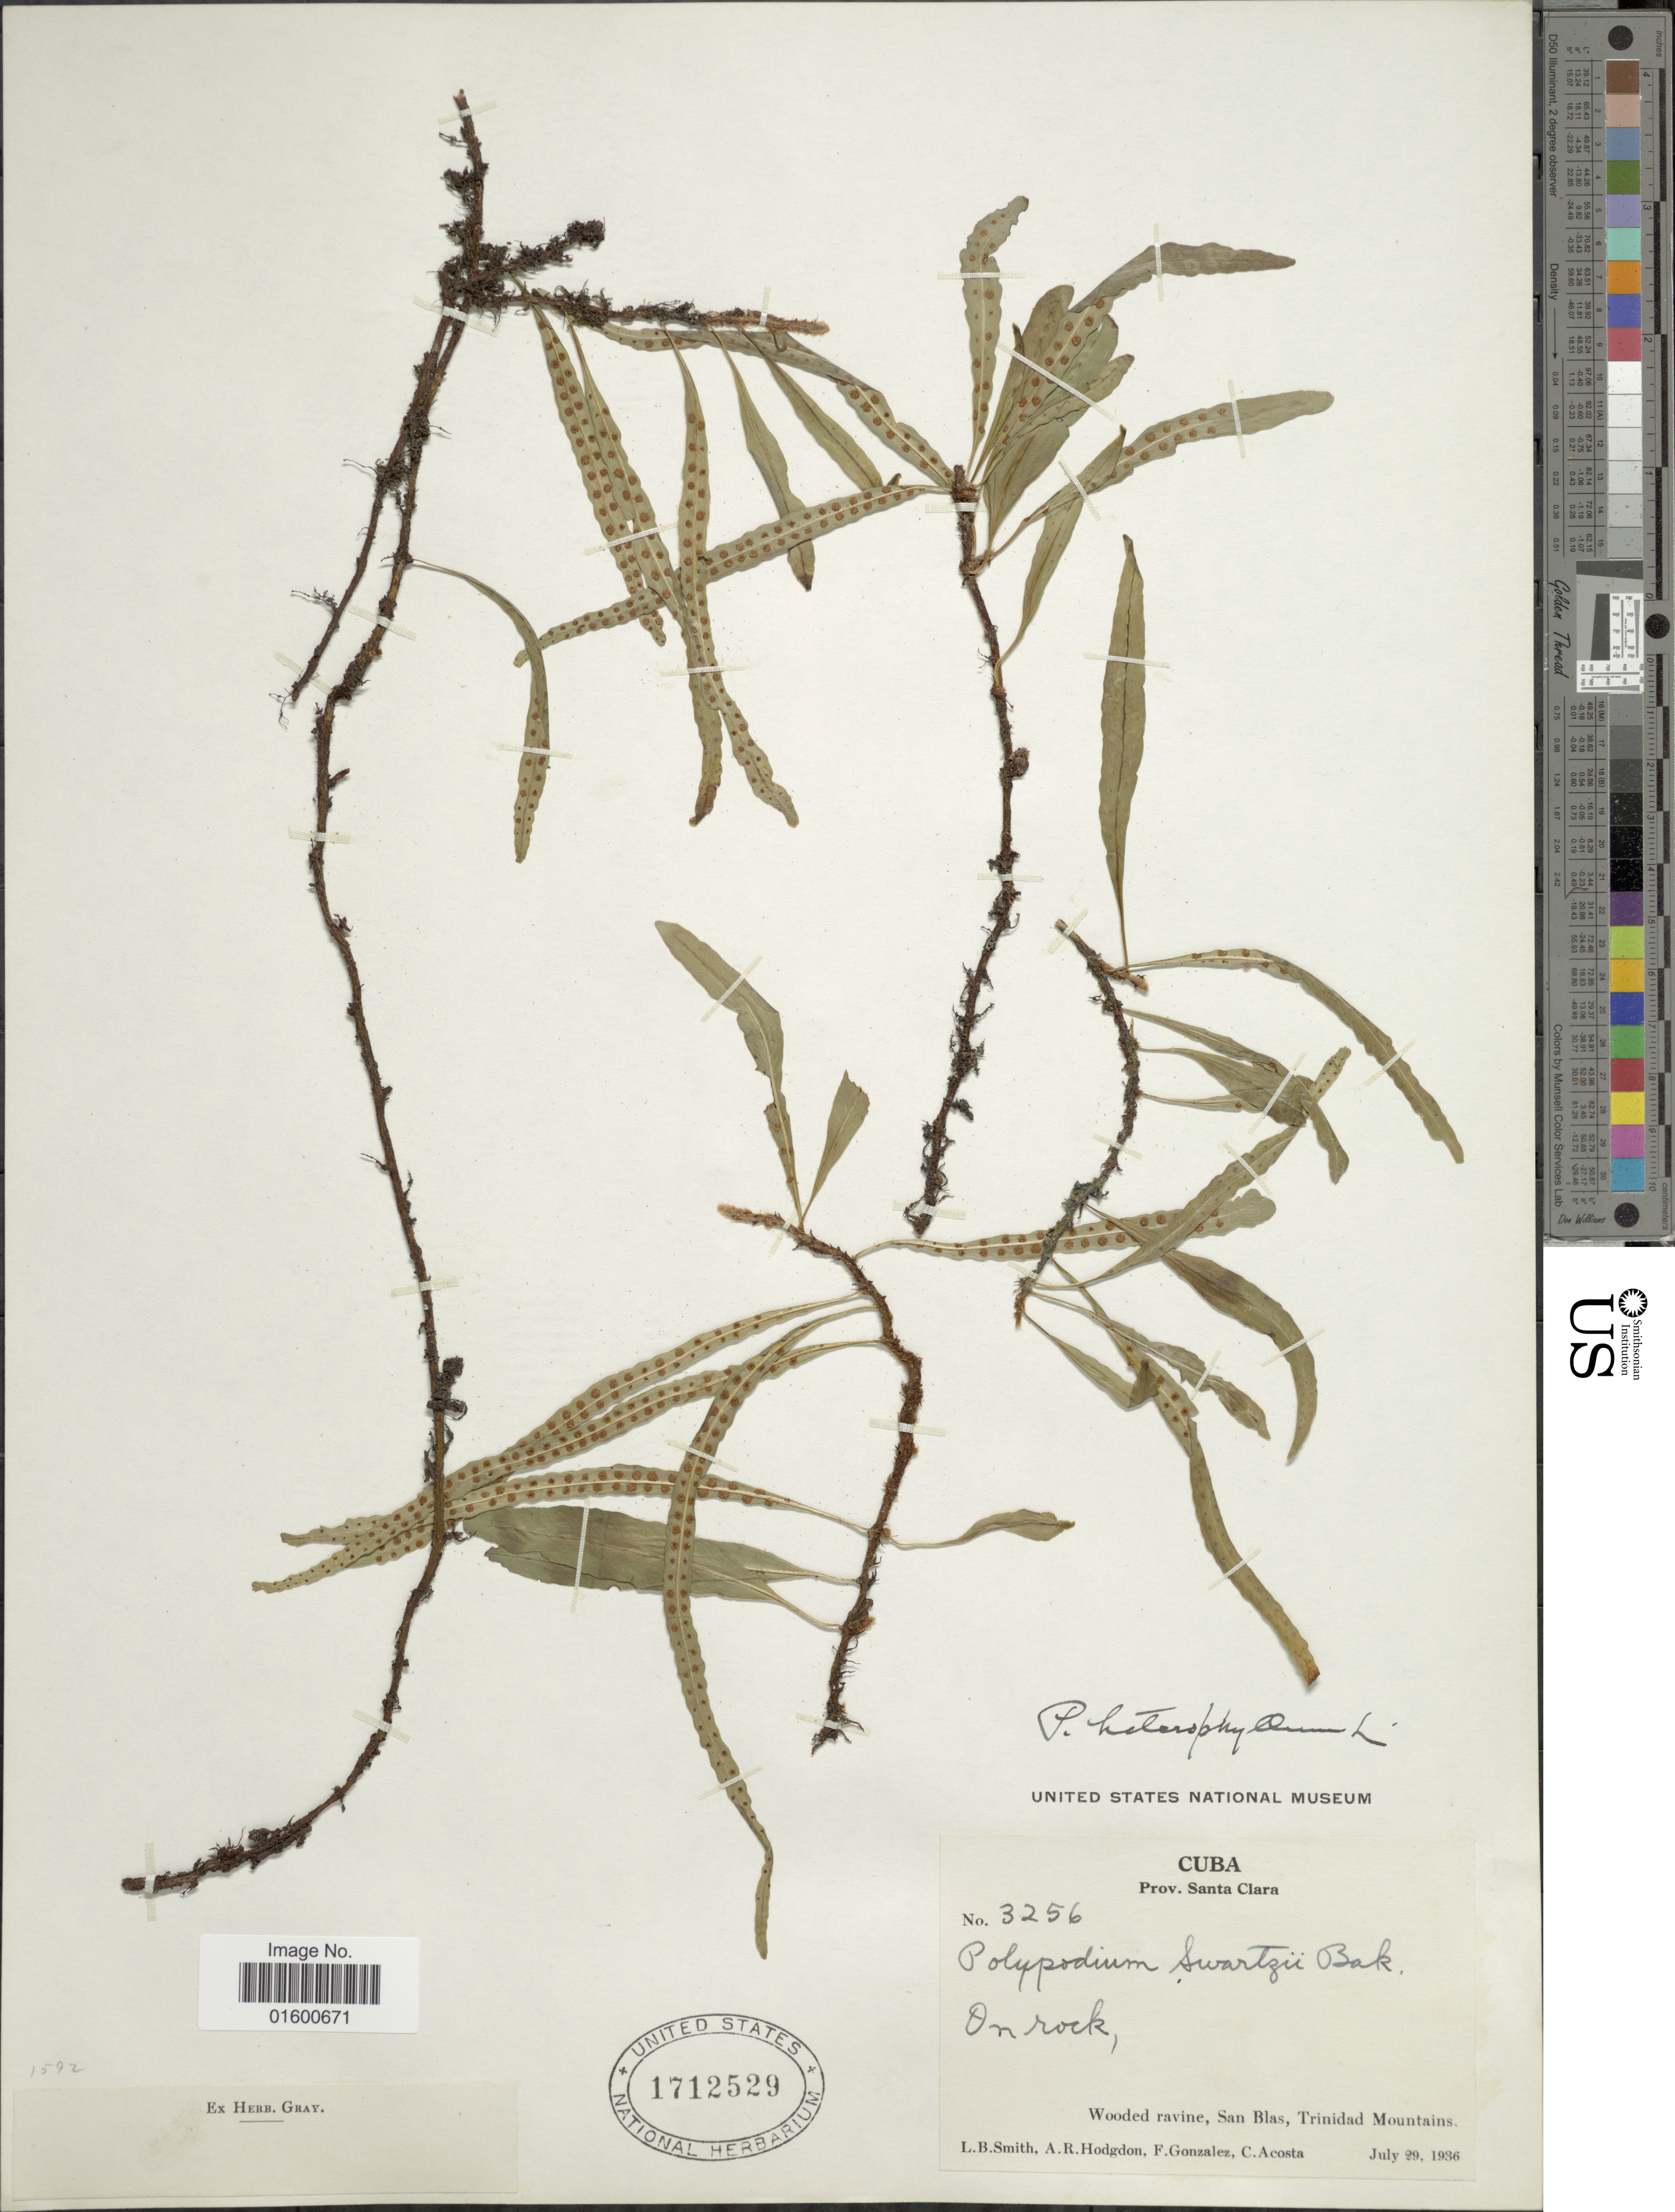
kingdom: Plantae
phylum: Tracheophyta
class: Polypodiopsida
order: Polypodiales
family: Polypodiaceae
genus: Microgramma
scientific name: Microgramma heterophylla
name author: (L.) Wherry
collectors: L. Smith, A. R. Hodgdon, F. Gonzalez & C. Acosta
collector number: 3256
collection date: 1936-07-29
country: Cuba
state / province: Las Villas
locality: Prov. Santa Clara, San Blas, Trinidad Mountains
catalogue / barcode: US 1712529